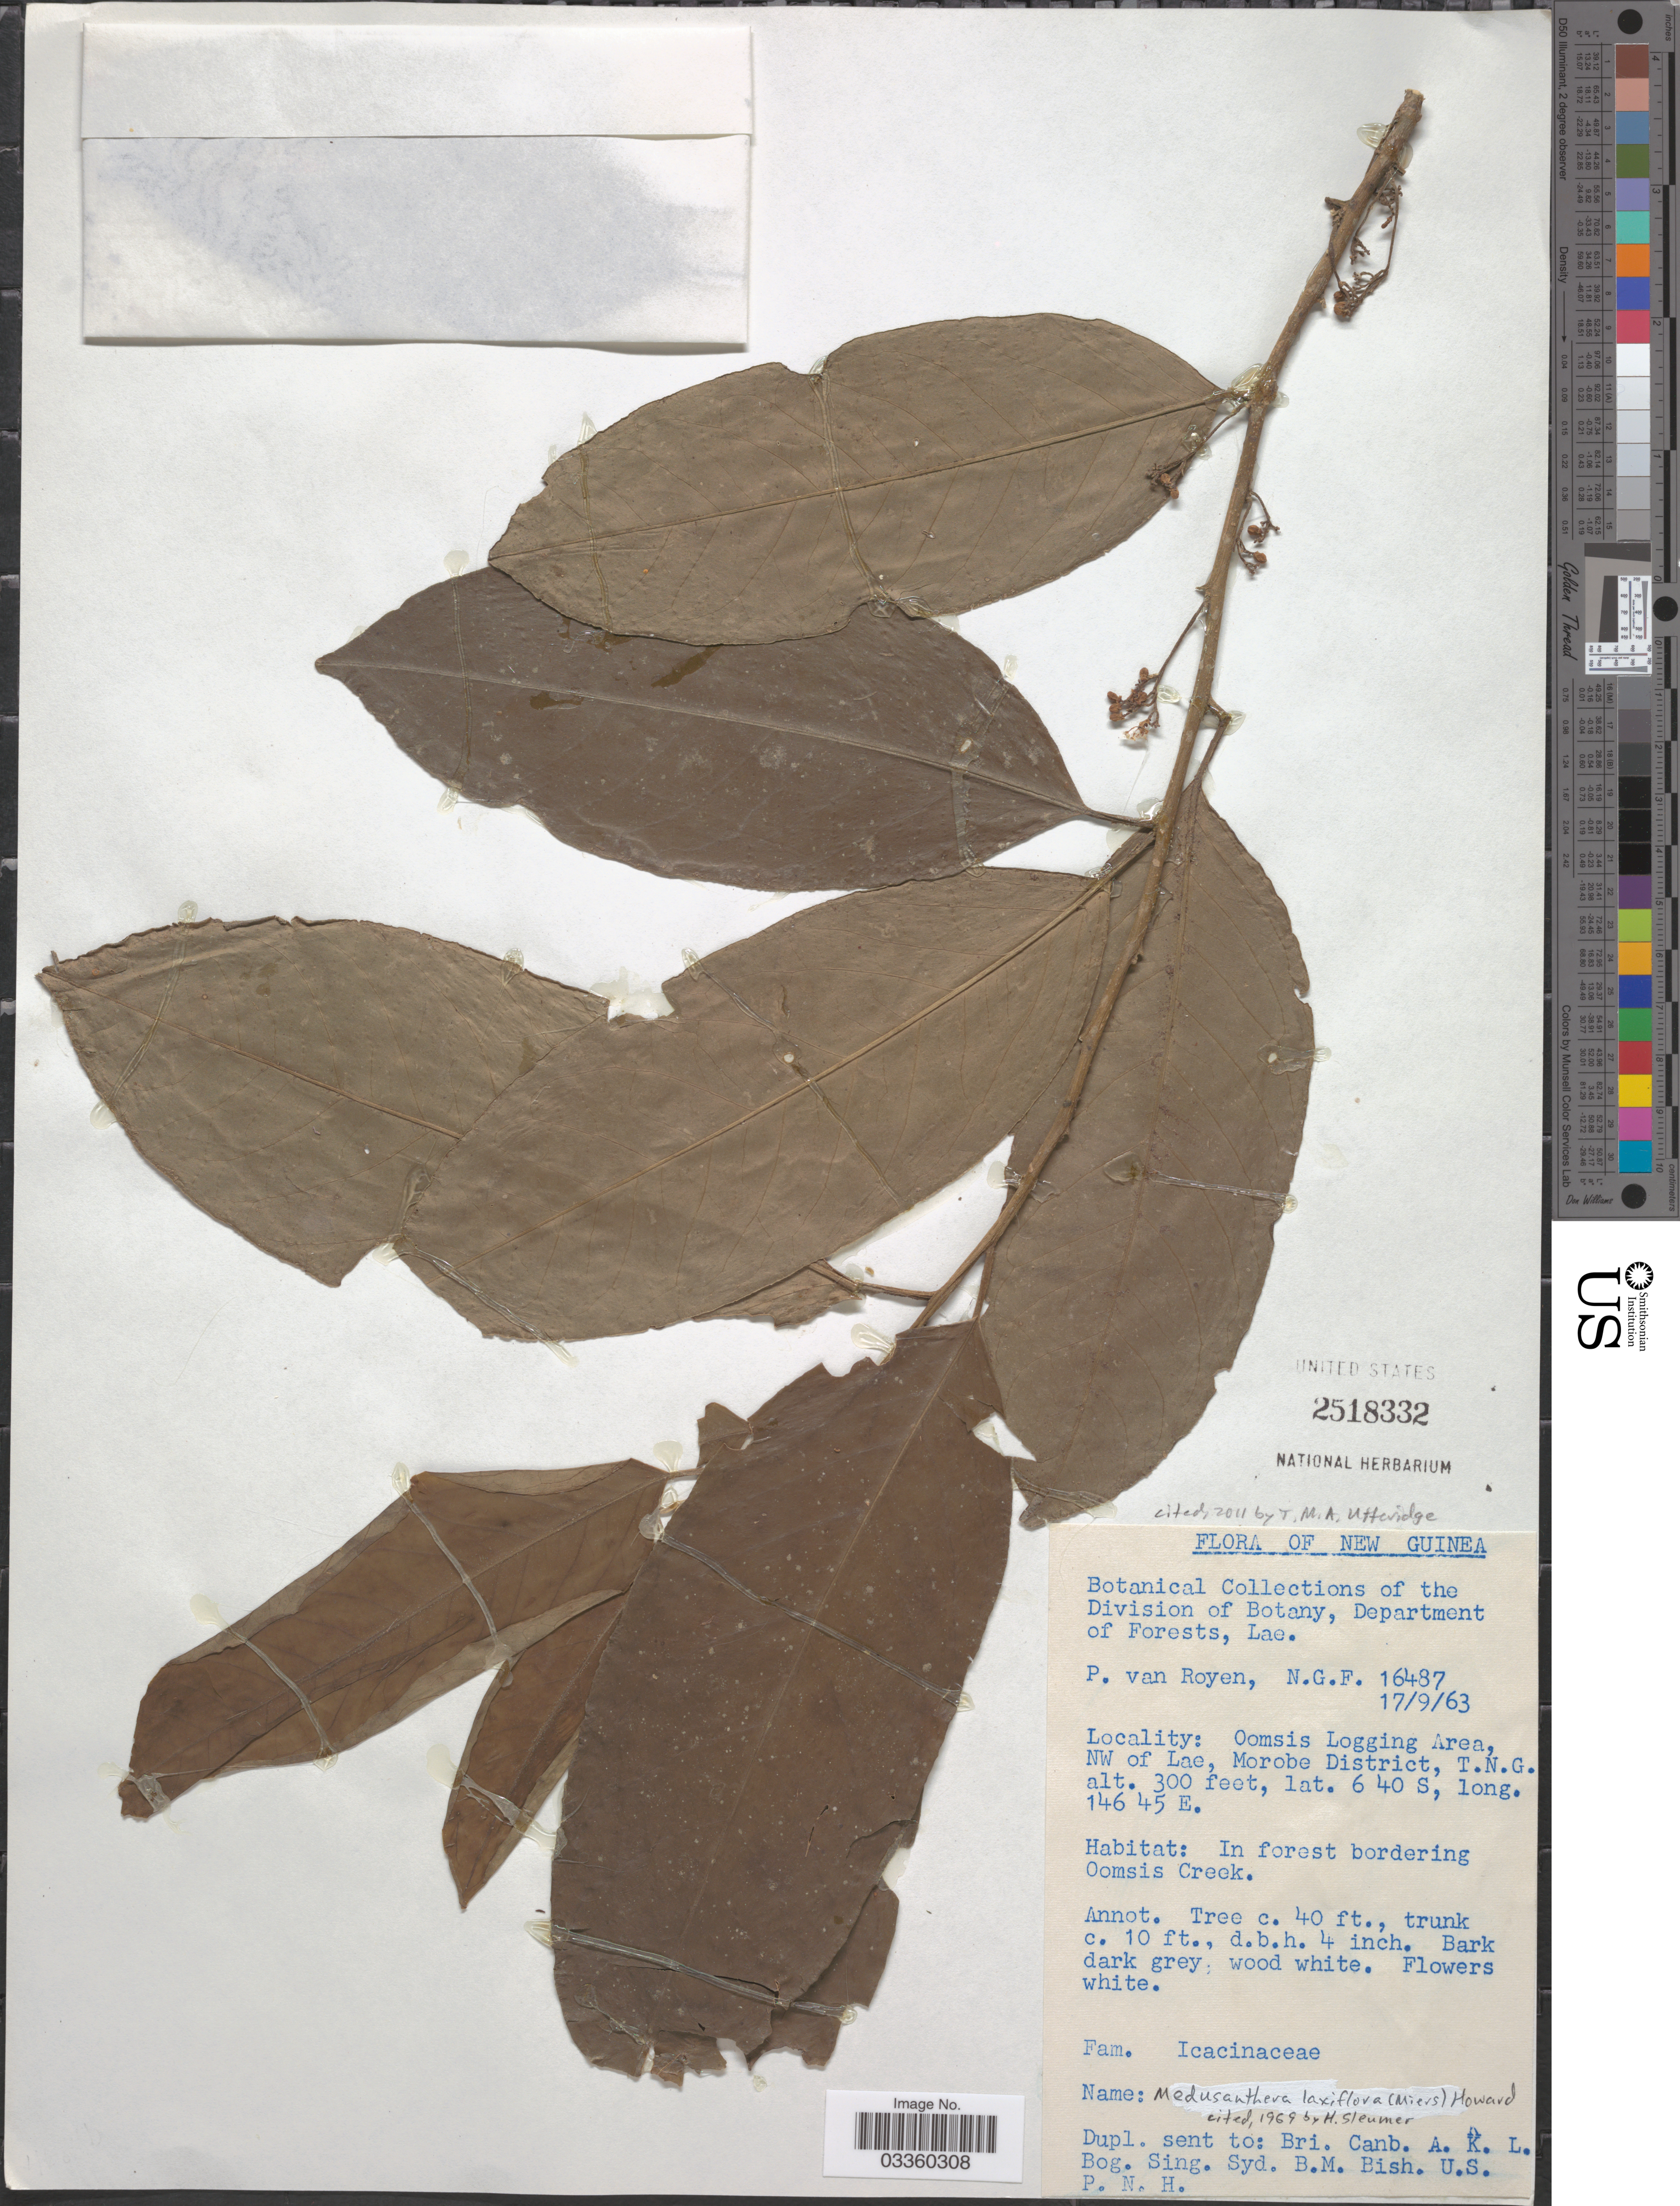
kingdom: Plantae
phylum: Tracheophyta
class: Magnoliopsida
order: Cardiopteridales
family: Stemonuraceae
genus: Medusanthera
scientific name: Medusanthera laxiflora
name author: (Miers) R.A. Howard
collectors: P. van Royen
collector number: N.G.F.16487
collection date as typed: Transcribed d/m/y: 17/9/63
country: Papua New Guinea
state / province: Morobe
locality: New Guinea. Oomsis Logging Area, NW of Lae, Morobe District, T.N.G. In forest bordering Oomsis Creek.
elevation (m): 91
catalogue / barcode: US 2518332